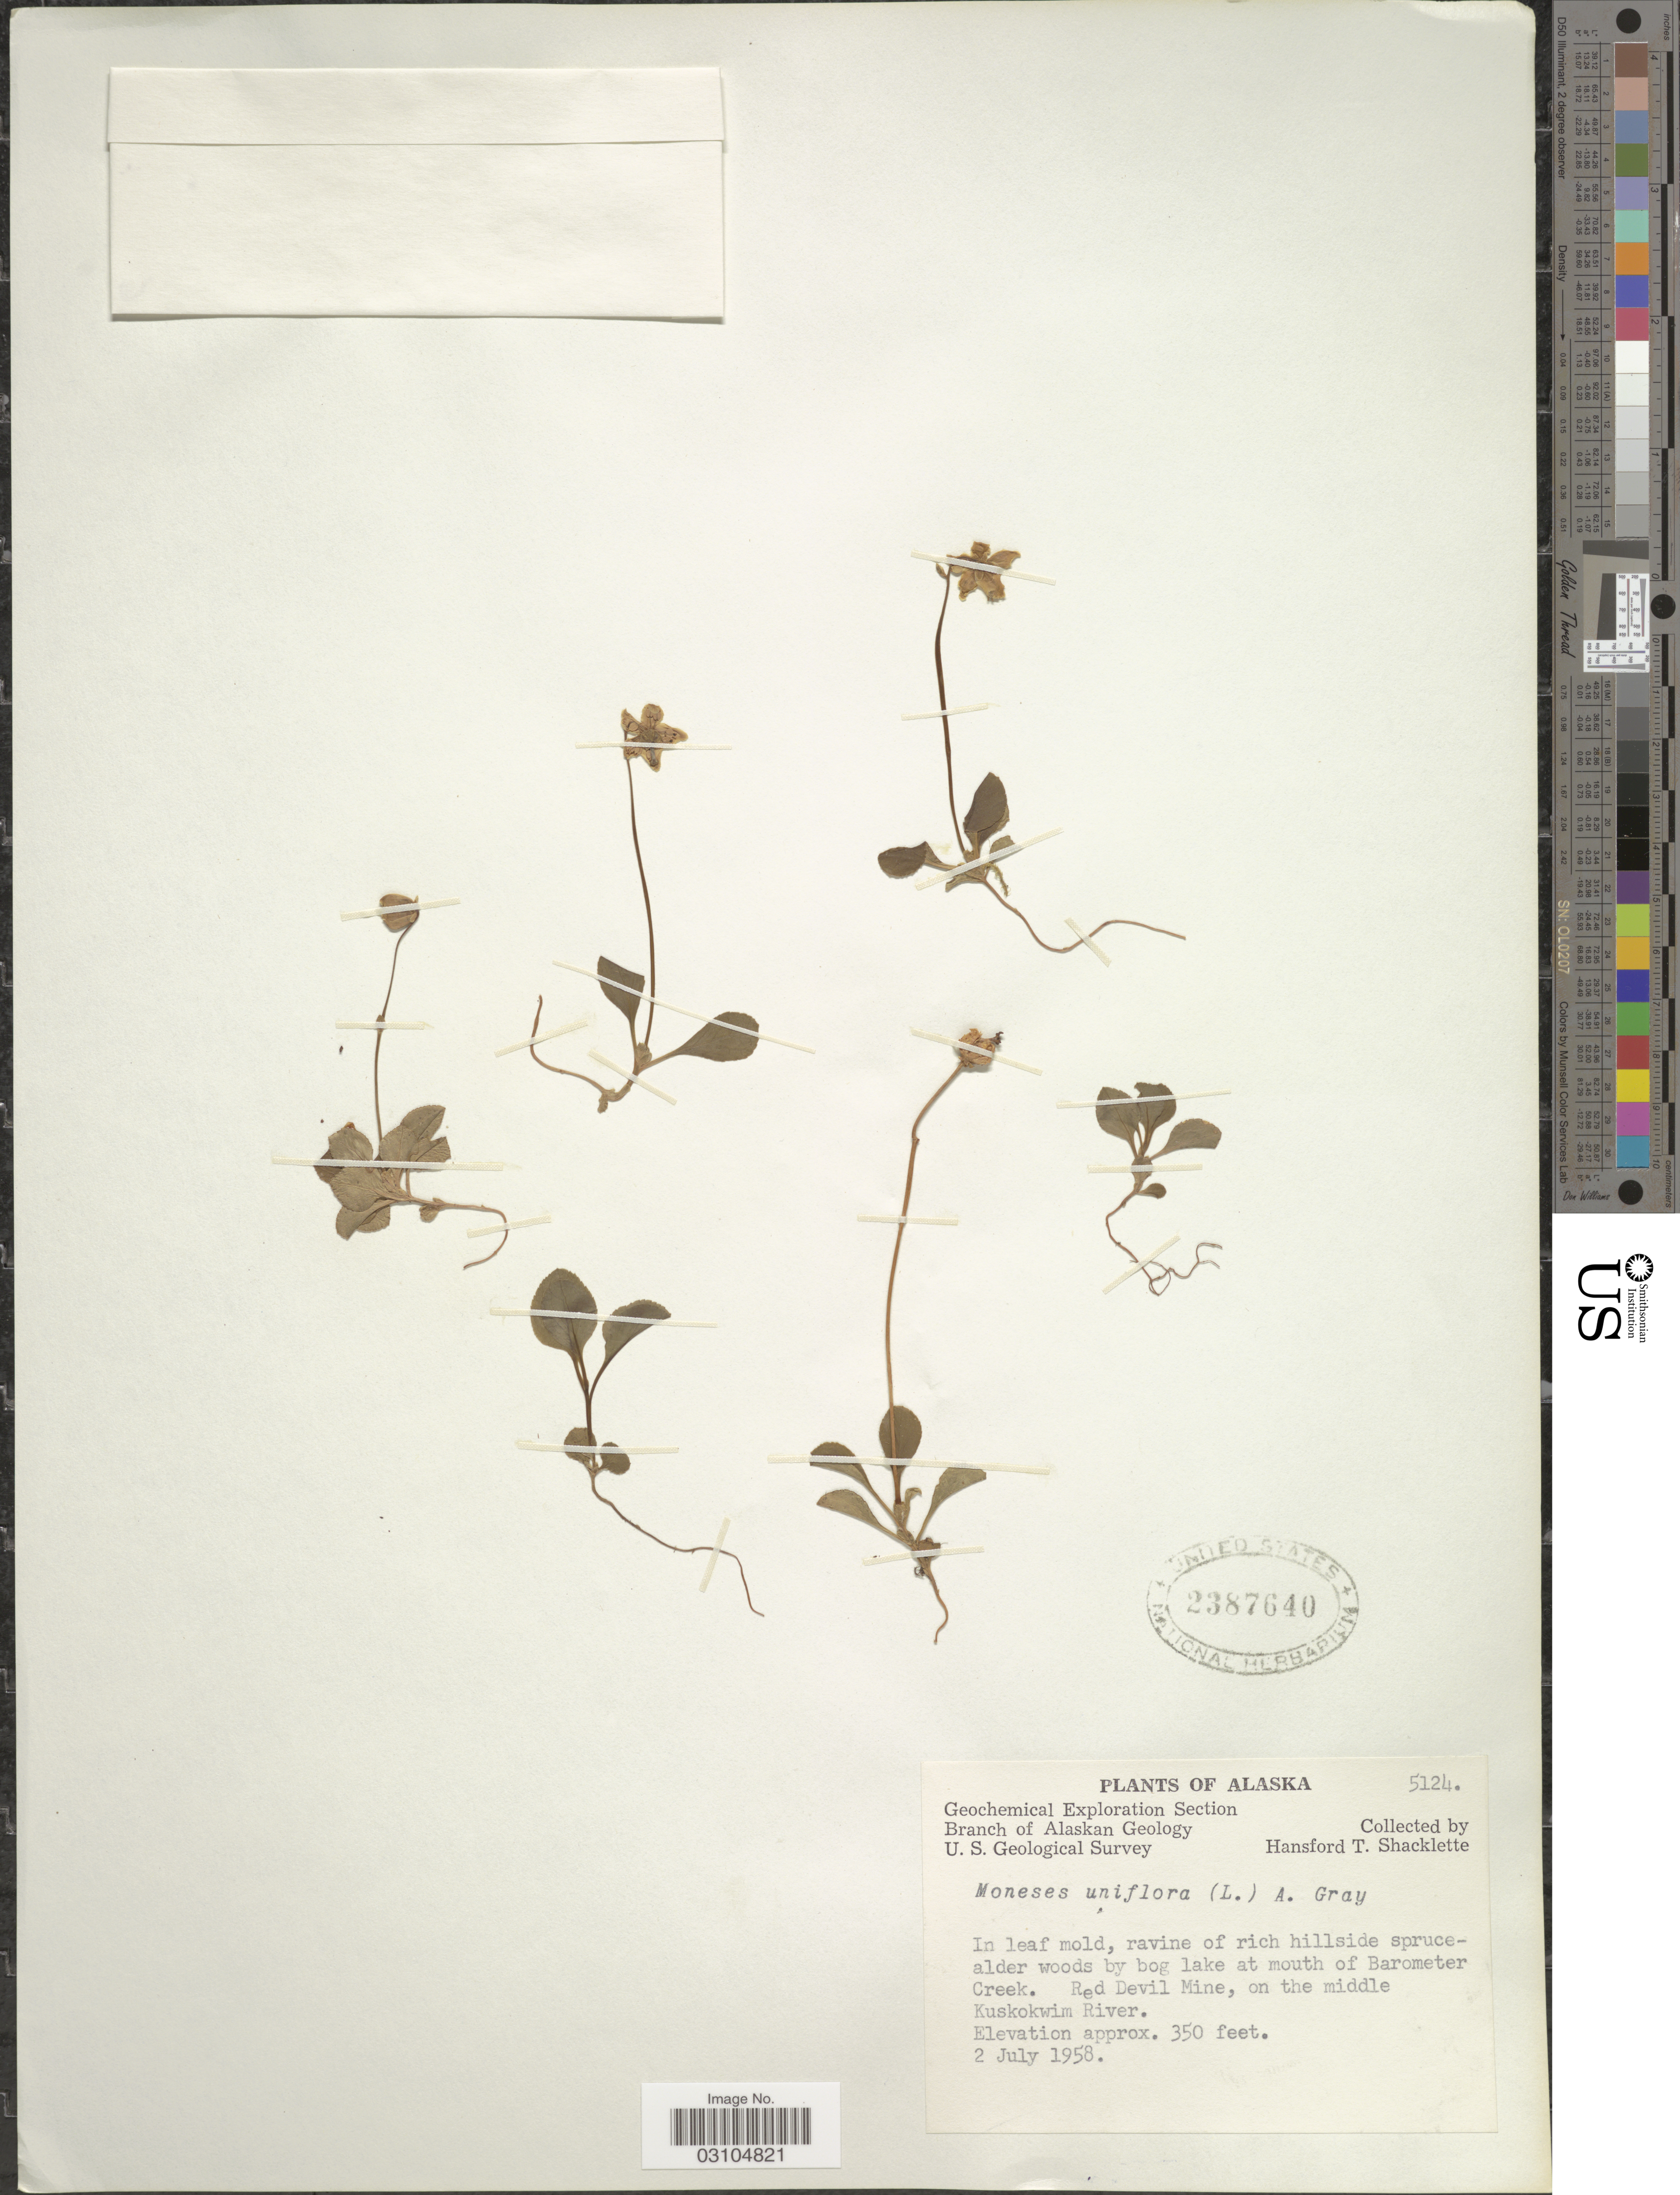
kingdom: Plantae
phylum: Tracheophyta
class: Magnoliopsida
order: Ericales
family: Ericaceae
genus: Moneses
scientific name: Moneses uniflora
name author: (L.) A. Gray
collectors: H. Shacklette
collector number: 5124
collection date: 1958-07-02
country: United States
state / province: Alaska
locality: In lead mold, ravine of rich hillside spruce-alder woods by bog lake at mouth of Barometer Creek. Red Devil Mine, on the middle Kuskokwim River.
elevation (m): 107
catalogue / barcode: US 2387640